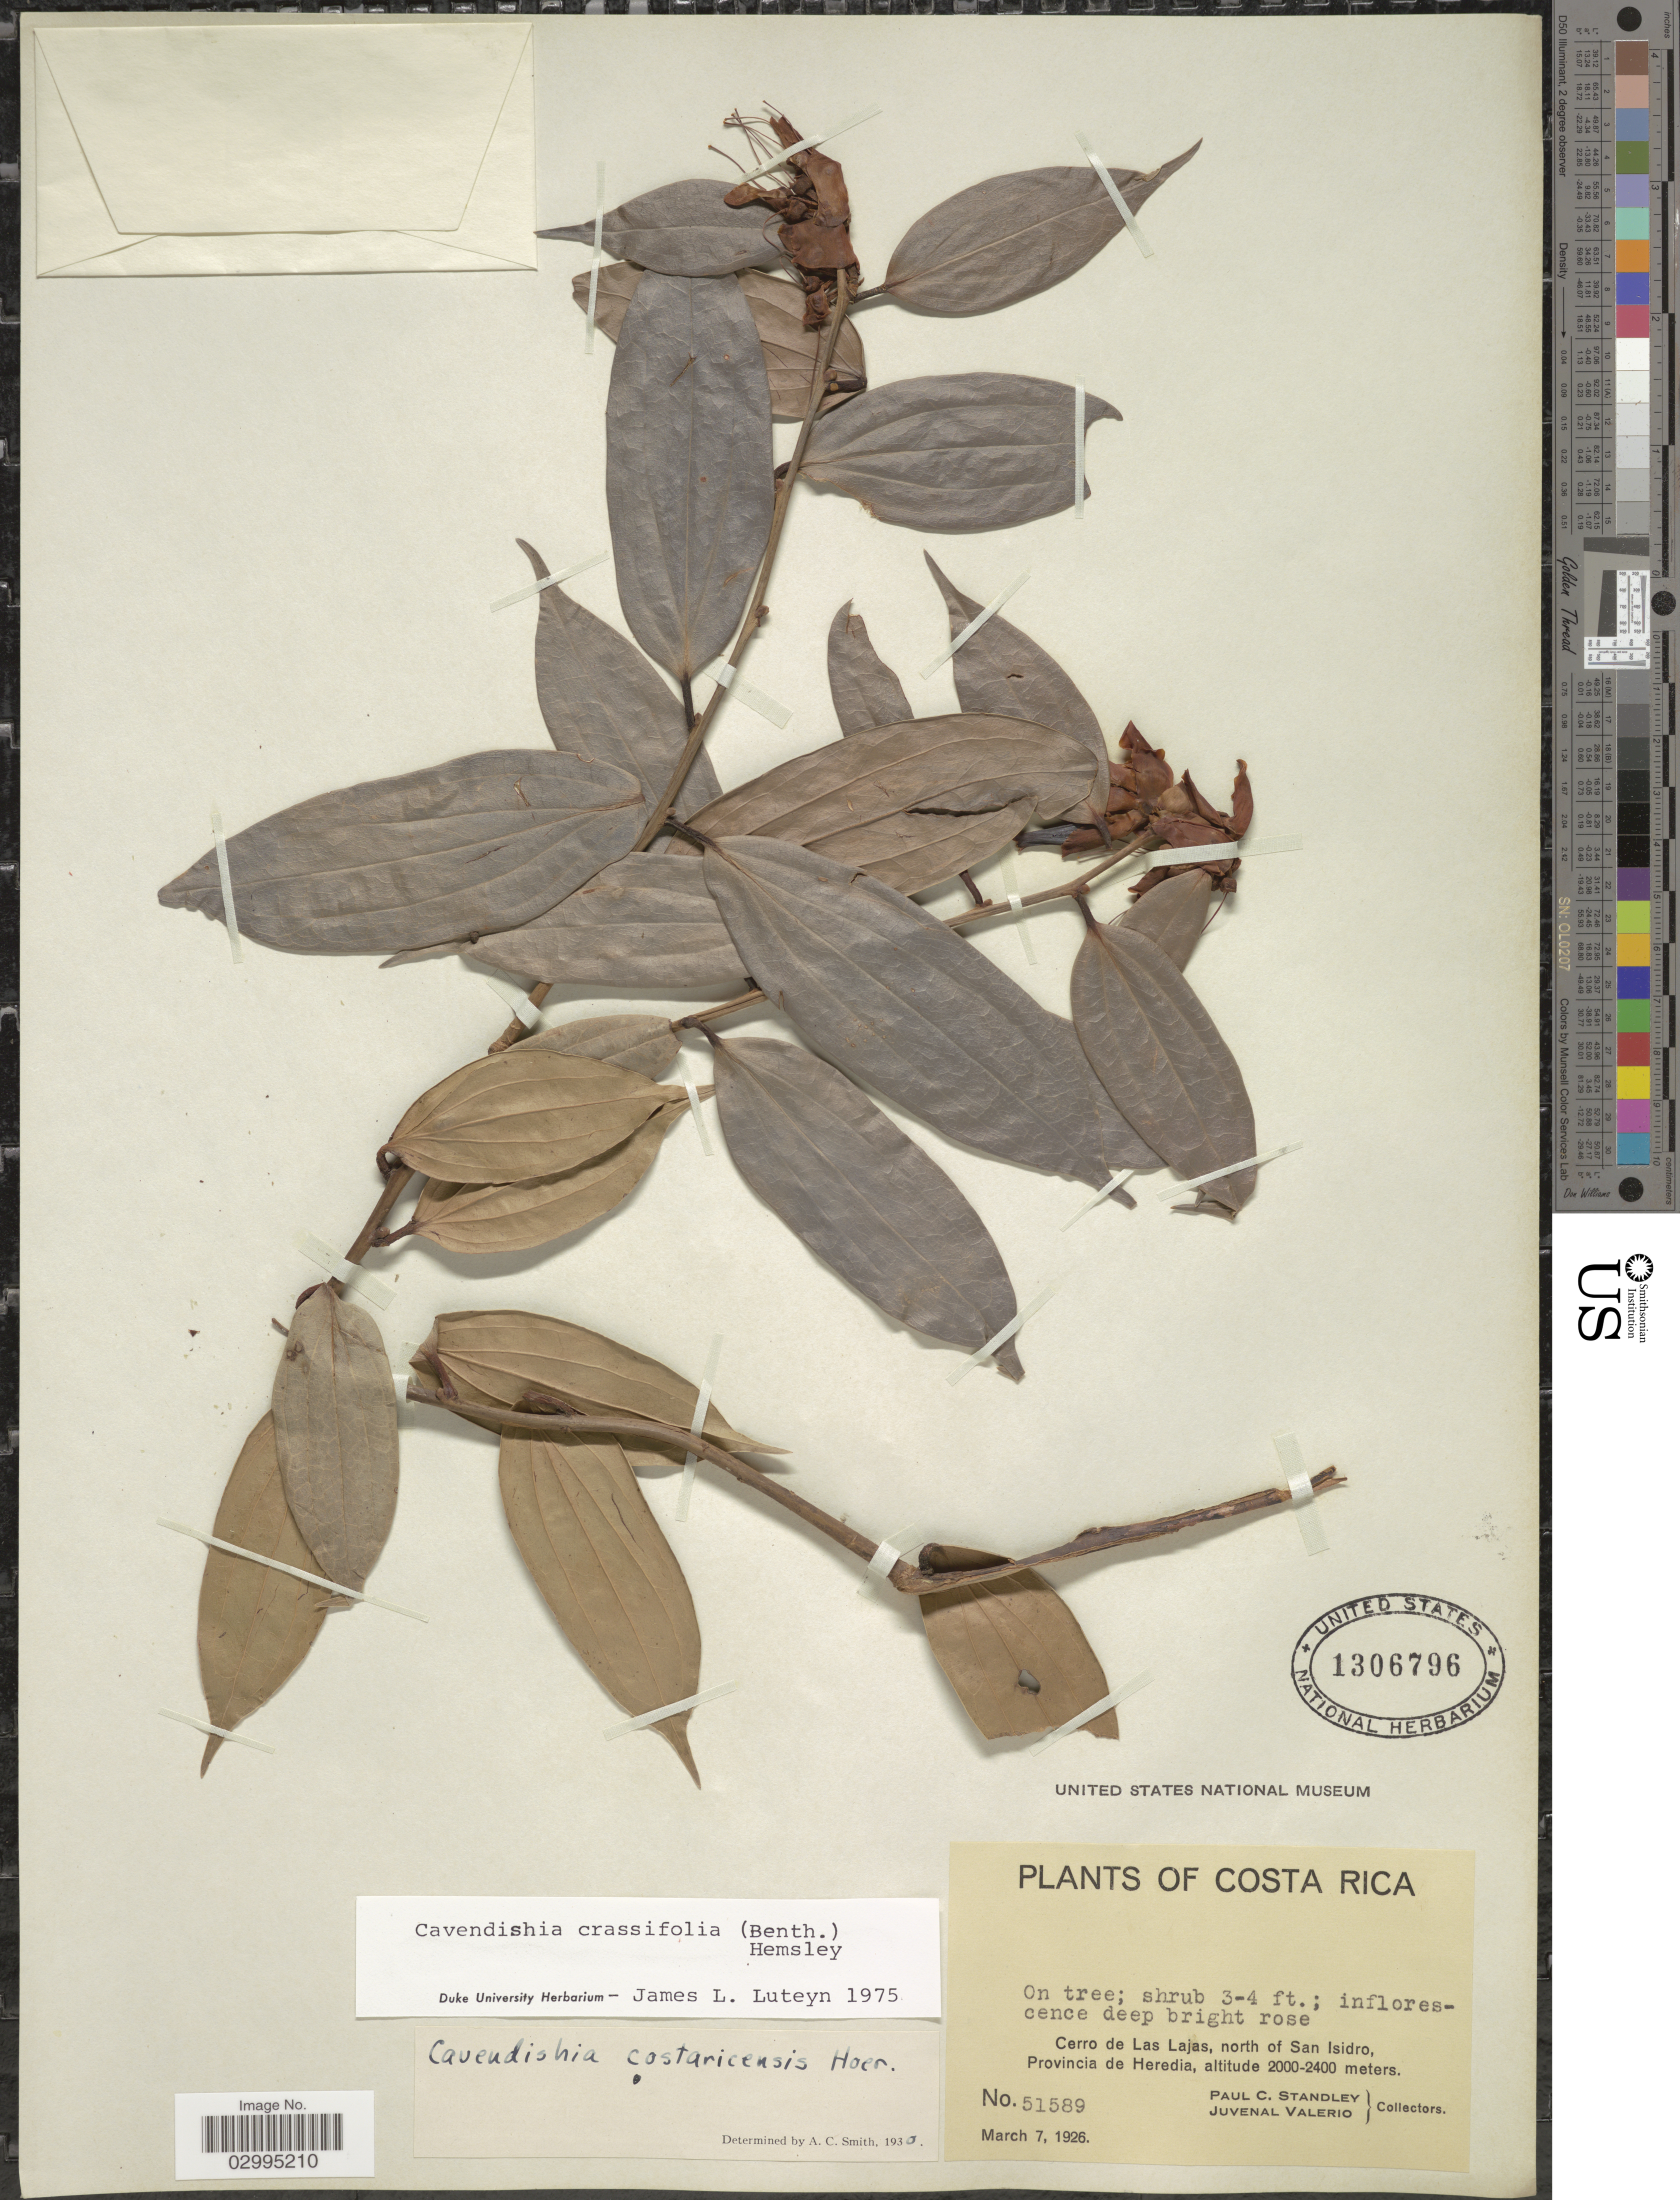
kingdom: Plantae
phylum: Tracheophyta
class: Magnoliopsida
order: Ericales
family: Ericaceae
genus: Cavendishia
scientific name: Cavendishia crassifolia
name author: (Benth.) Hemsl.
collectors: P. C. Standley & J. Valerio R.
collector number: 51589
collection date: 1926-03-07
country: Costa Rica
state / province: Heredia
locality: Cerro de Las Lajas, north of San Isidro.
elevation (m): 2000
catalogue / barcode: US 1306796